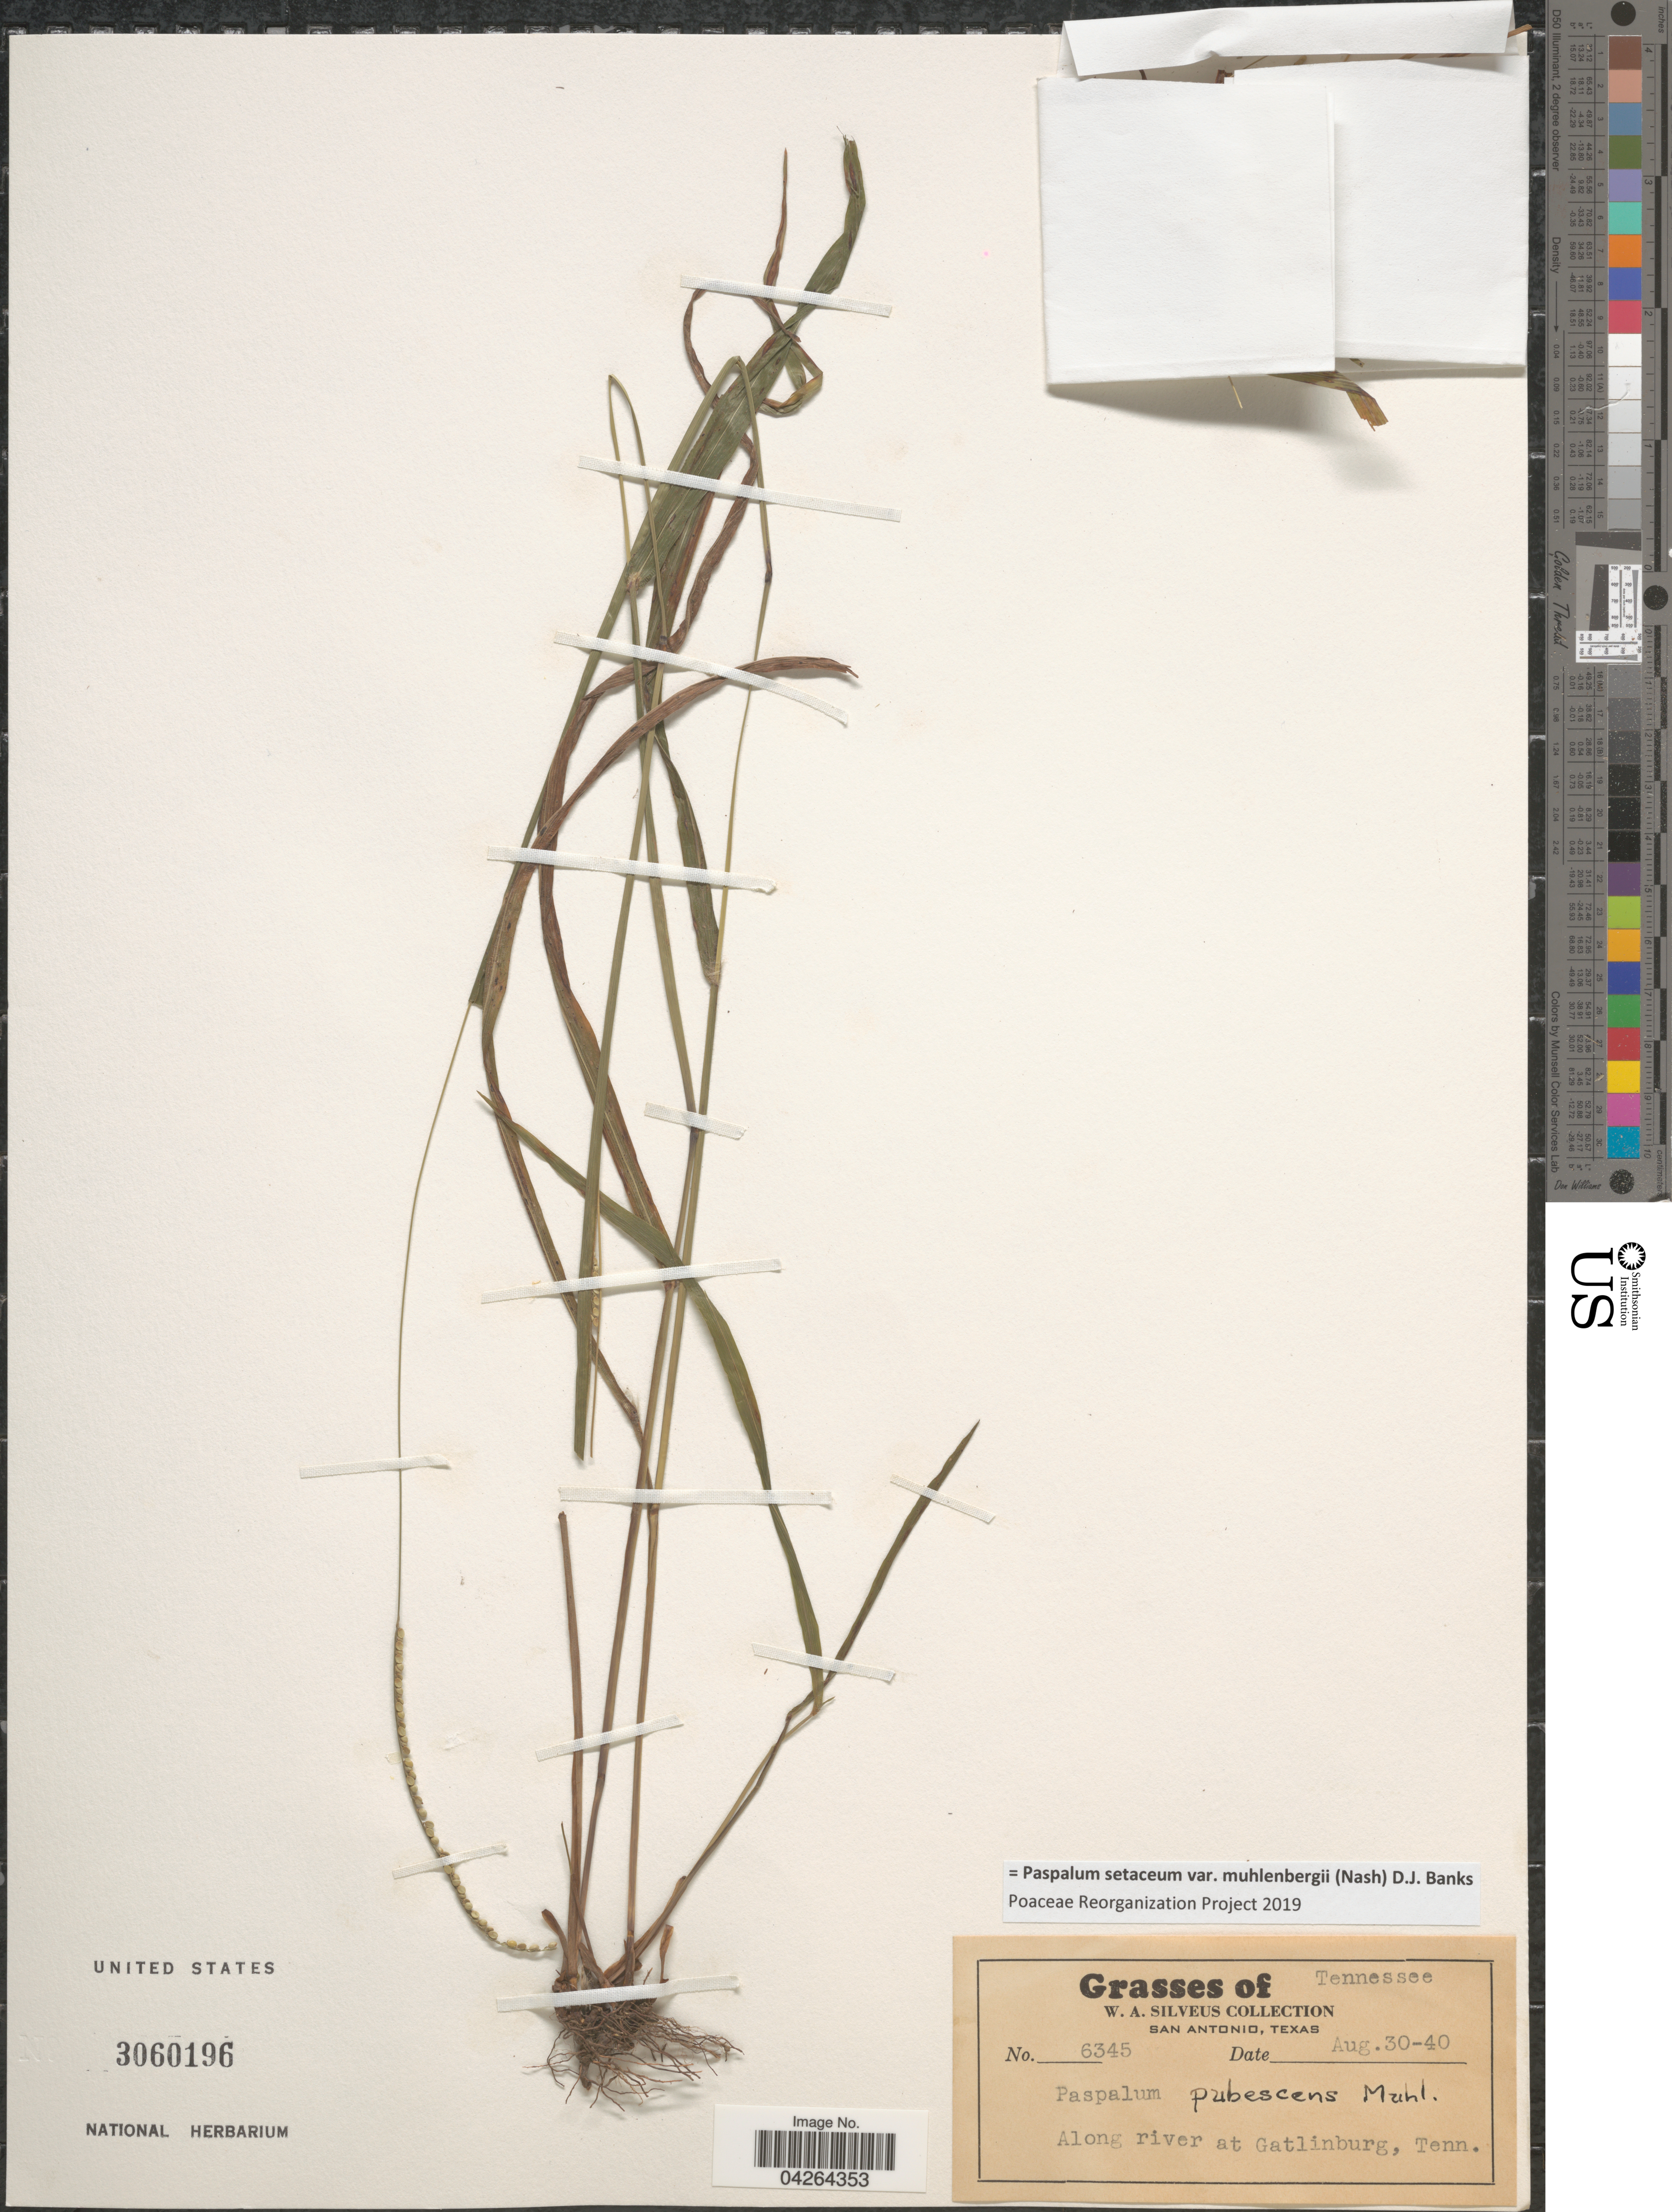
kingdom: Plantae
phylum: Tracheophyta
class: Liliopsida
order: Poales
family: Poaceae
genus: Paspalum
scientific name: Paspalum setaceum var. muhlenbergii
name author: (Nash) D.J. Banks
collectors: W. Silveus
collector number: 6345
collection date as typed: Transcribed d/m/y: 30/8/40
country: United States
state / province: Tennessee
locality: Along river at Gatlinburg.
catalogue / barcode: US 3060196